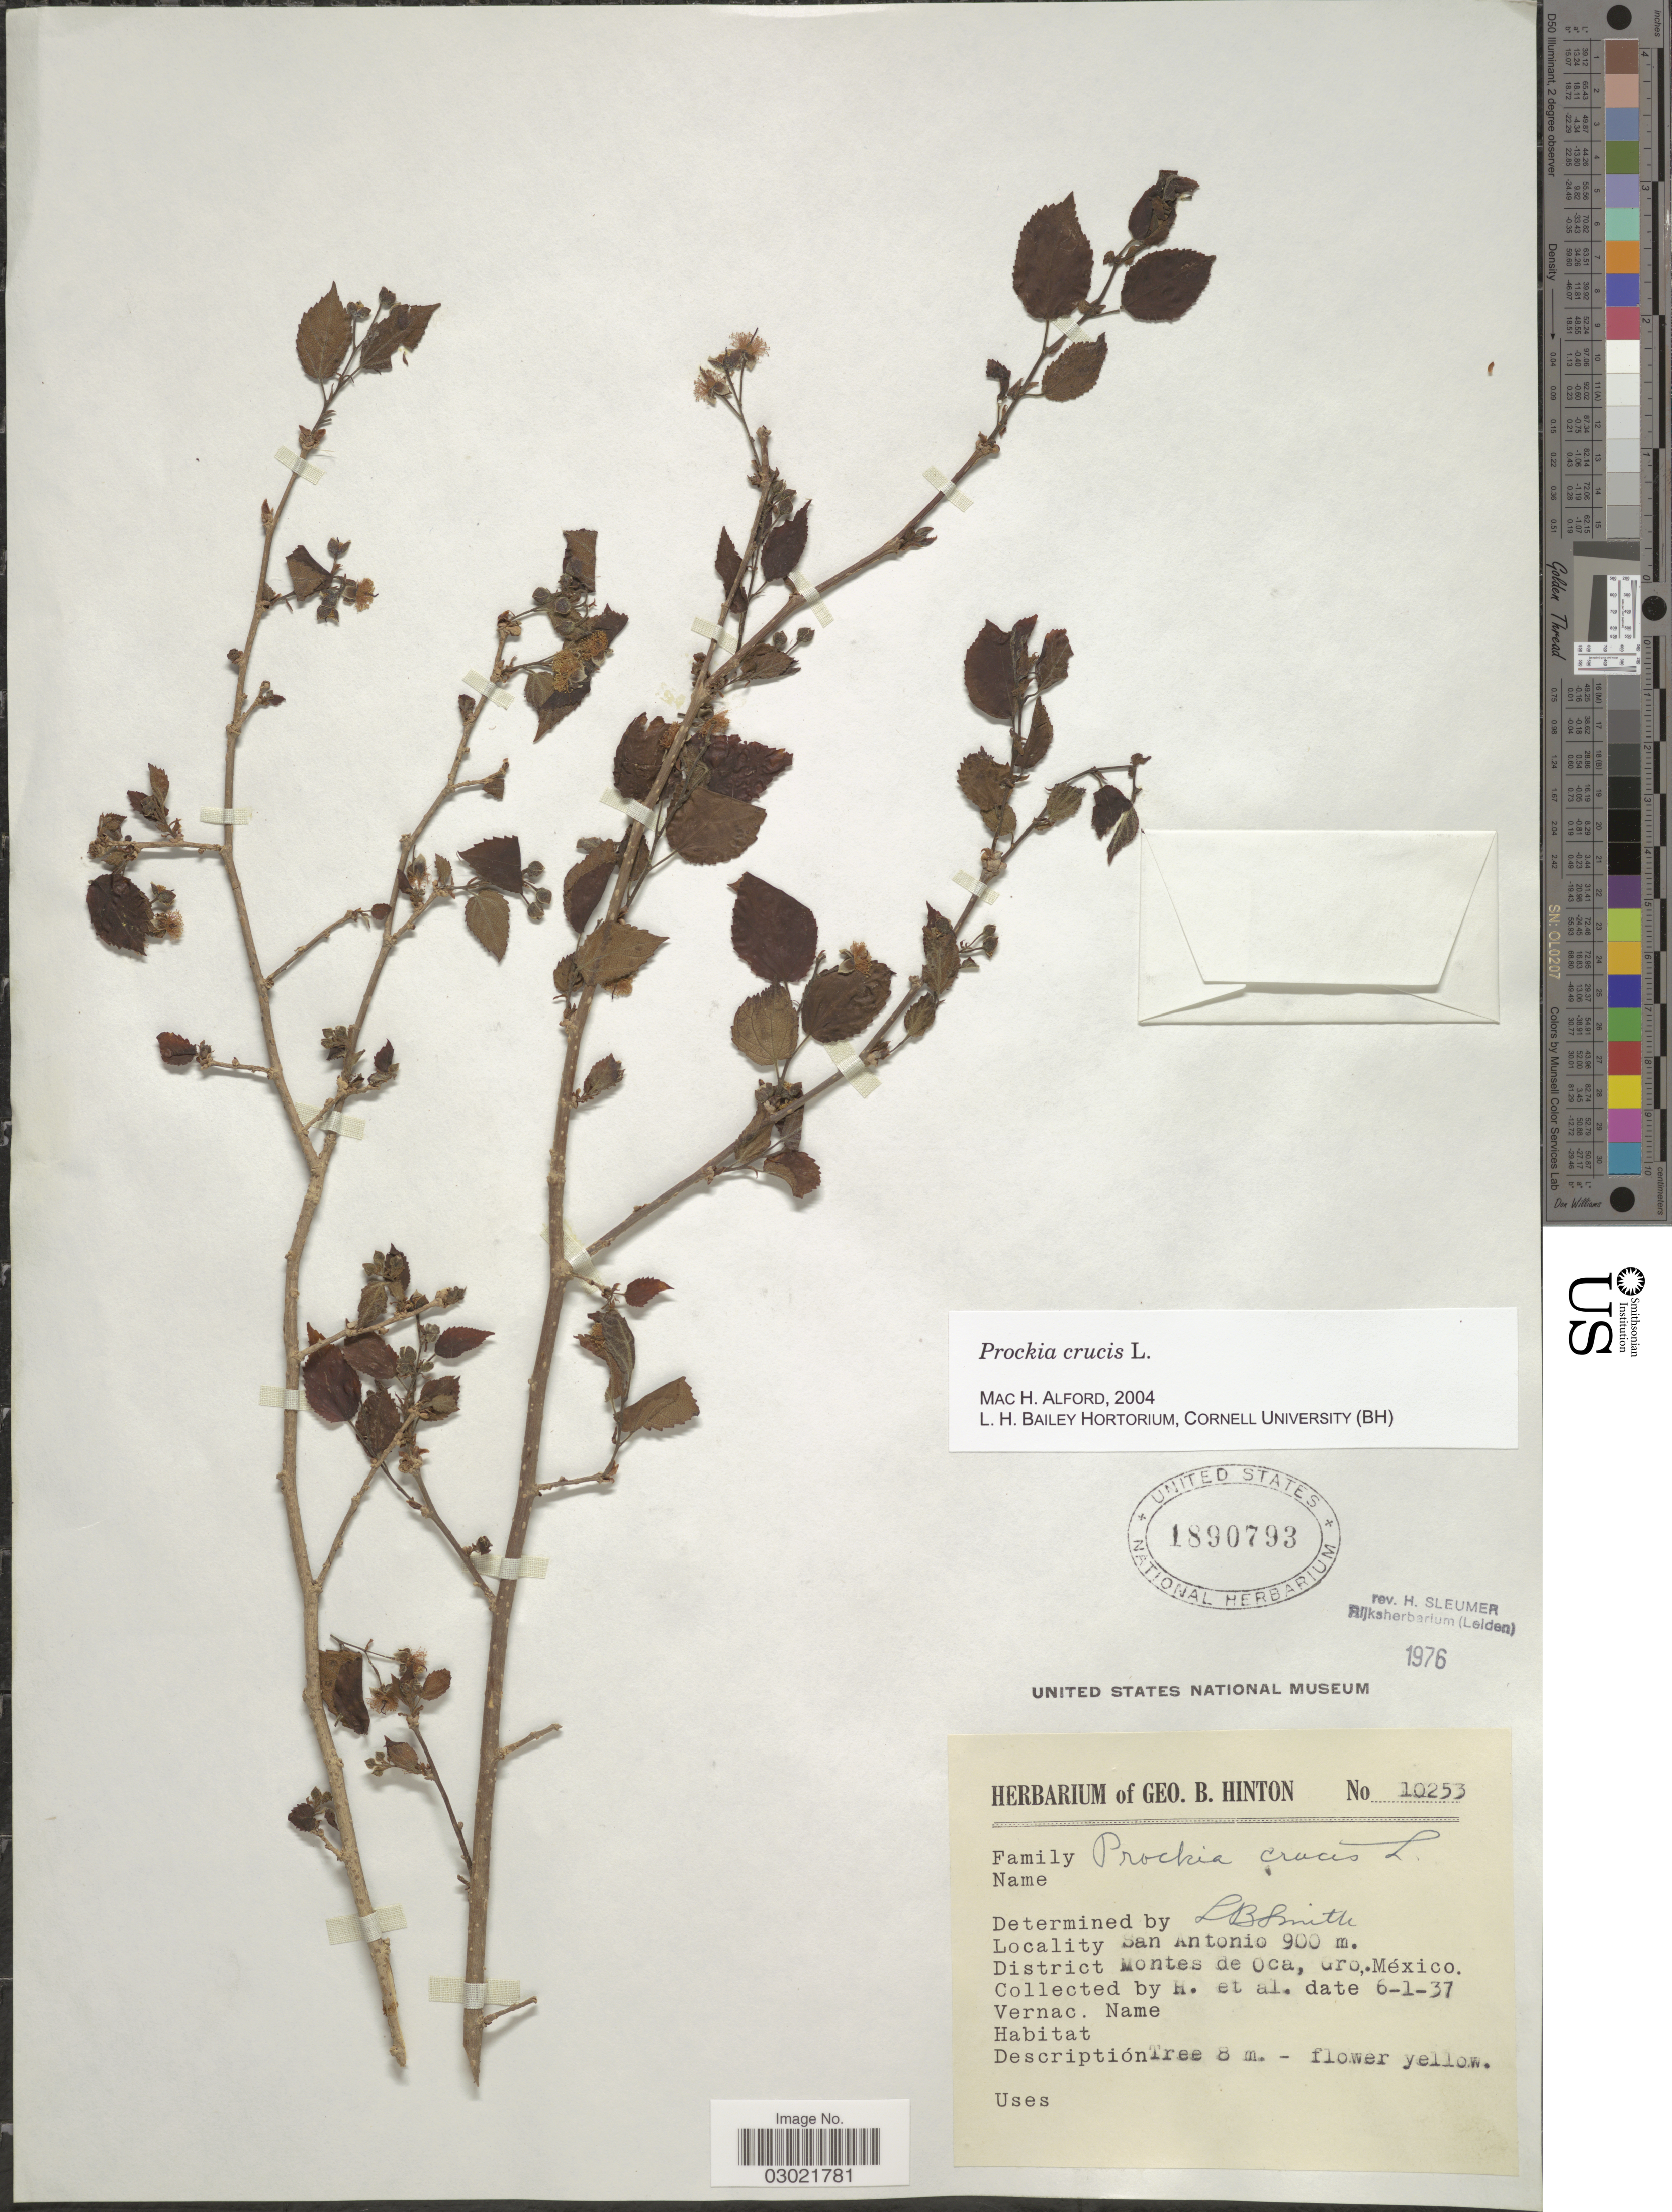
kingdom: Plantae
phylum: Tracheophyta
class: Magnoliopsida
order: Malpighiales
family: Salicaceae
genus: Prockia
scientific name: Prockia crucis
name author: P. Browne ex L.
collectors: G. B. Hinton & et al.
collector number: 10253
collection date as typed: Transcribed d/m/y: 1/6/37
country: Mexico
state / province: Guerrero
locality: San Antonio. District Montes de Oca.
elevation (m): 900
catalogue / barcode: US 1890793